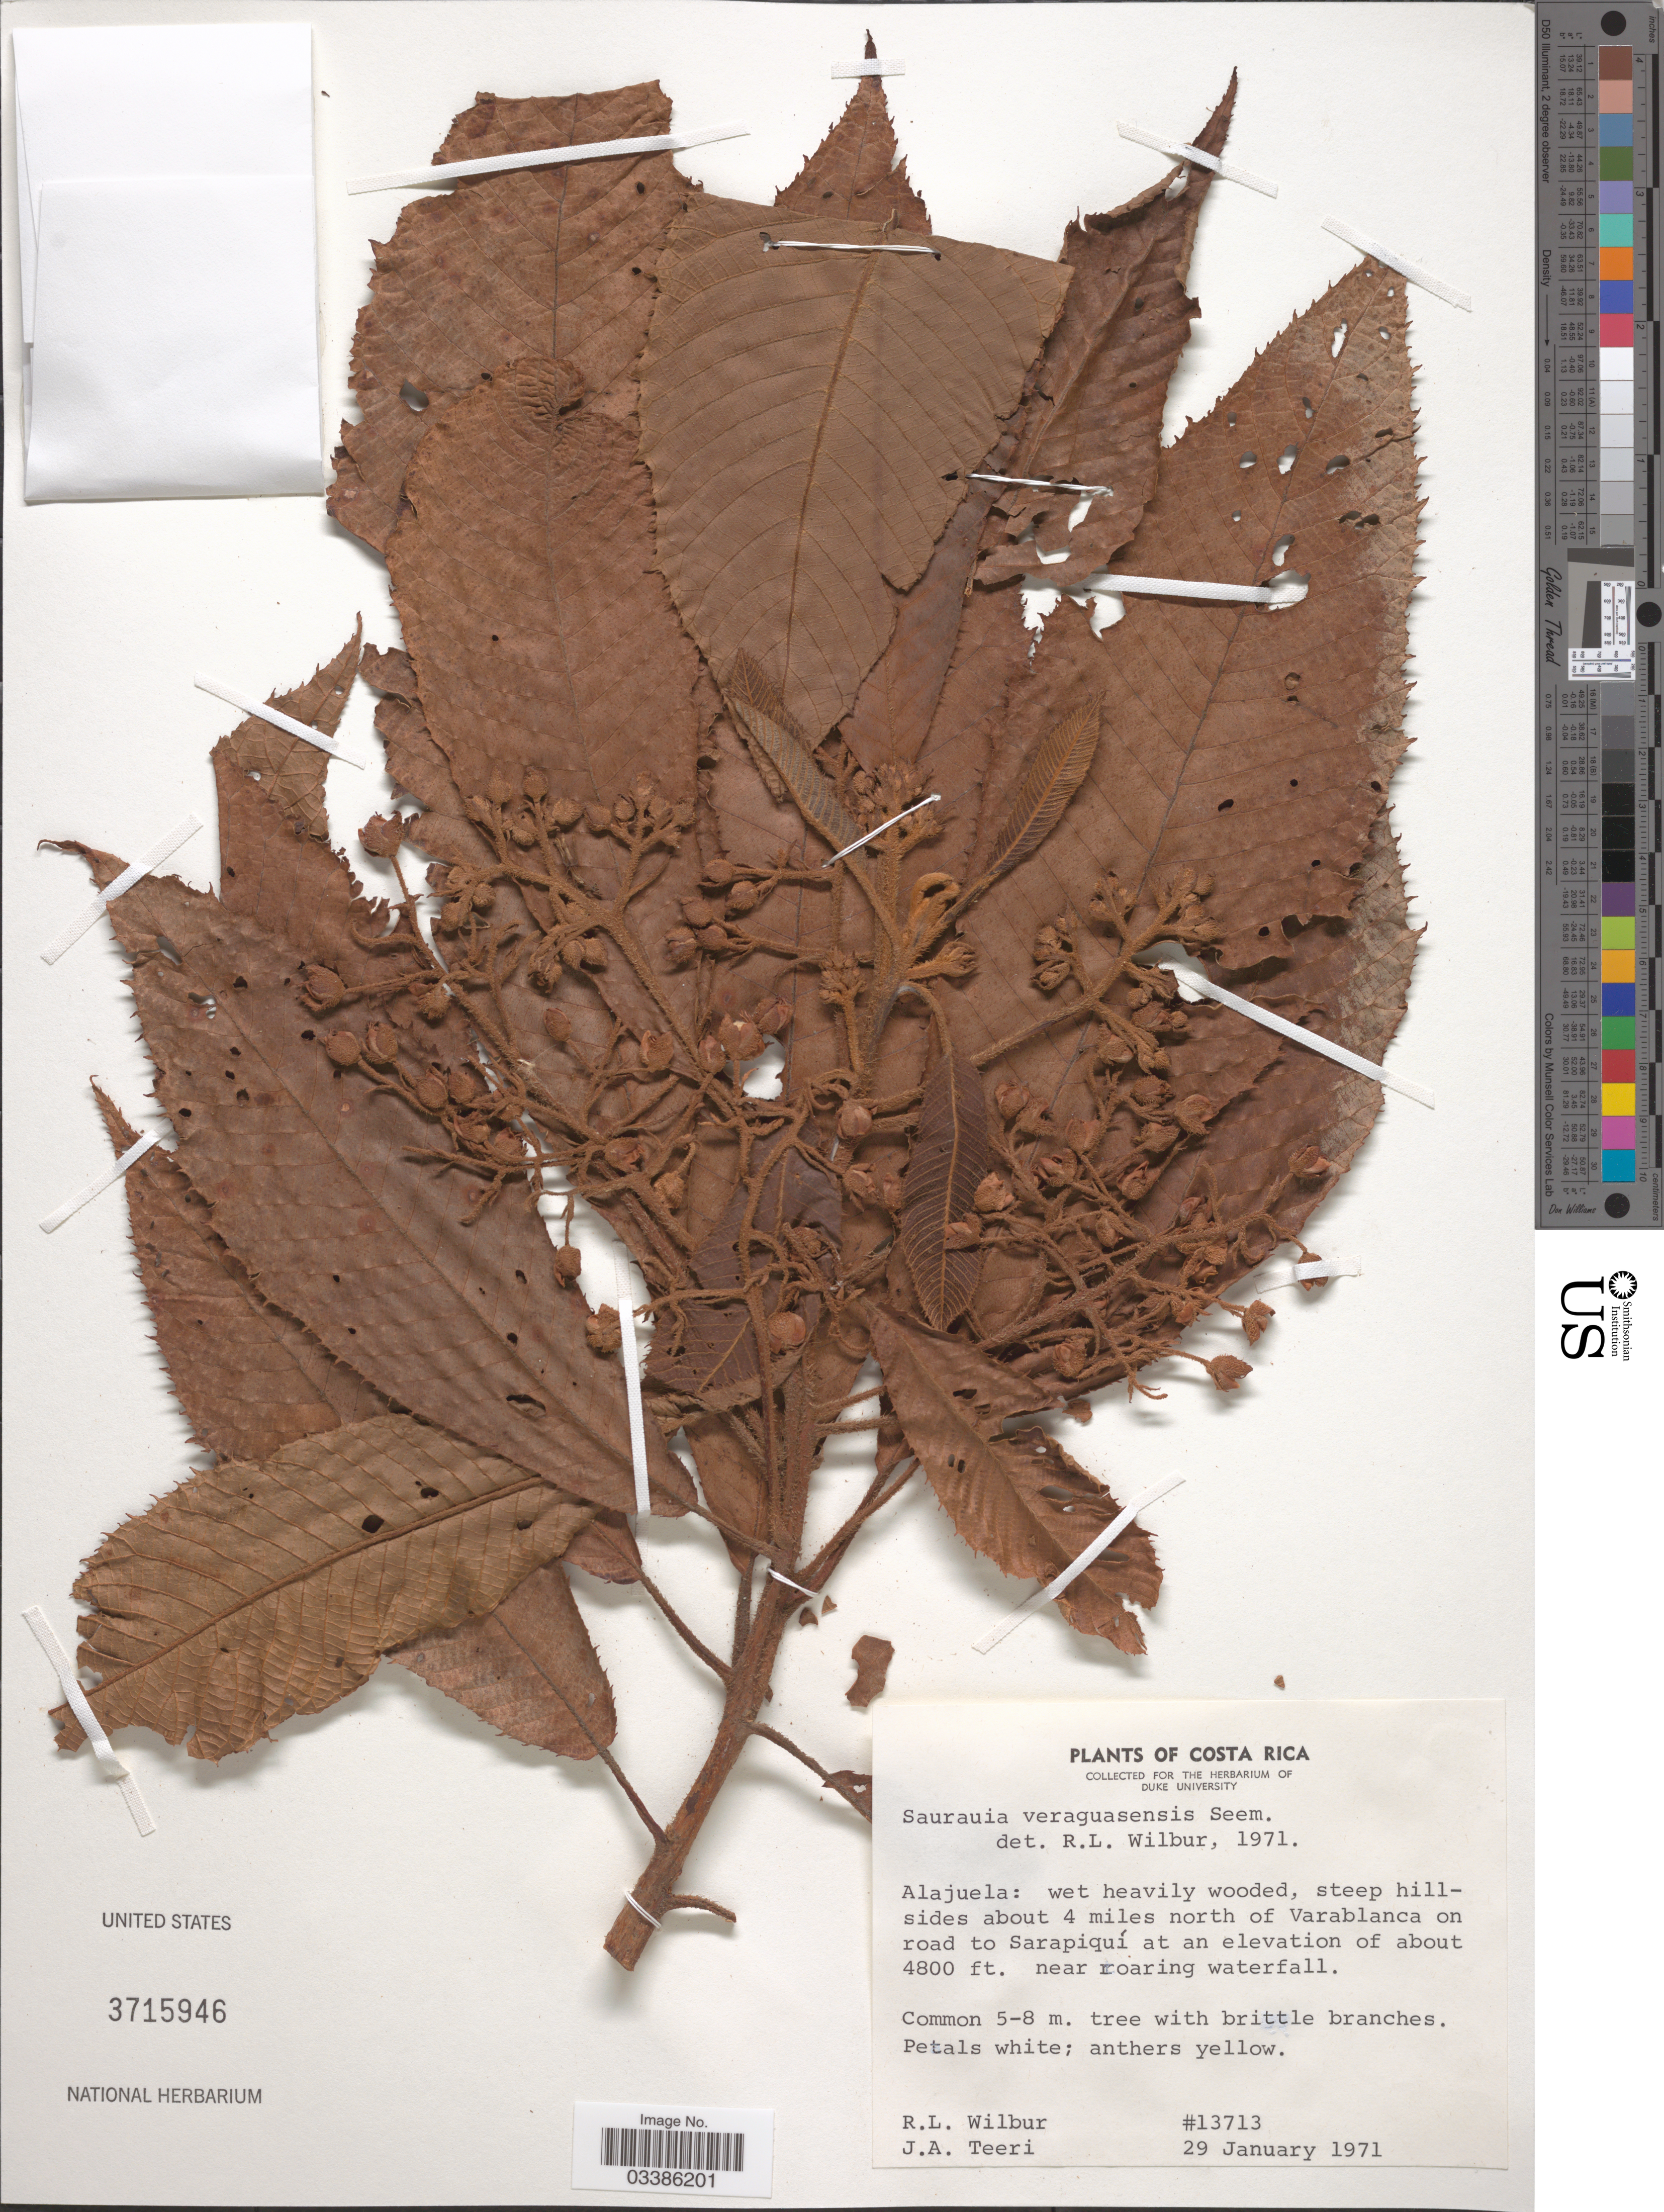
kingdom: Plantae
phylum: Tracheophyta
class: Magnoliopsida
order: Ericales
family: Actinidiaceae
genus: Saurauia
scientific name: Saurauia veraguasensis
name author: Seem.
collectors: R. L. Wilbur & J. Teeri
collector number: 13713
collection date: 1971-01-29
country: Costa Rica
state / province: Alajuela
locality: About 4 miles north of Varablanca on road to Sarapiquí.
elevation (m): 1463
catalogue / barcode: US 3715946